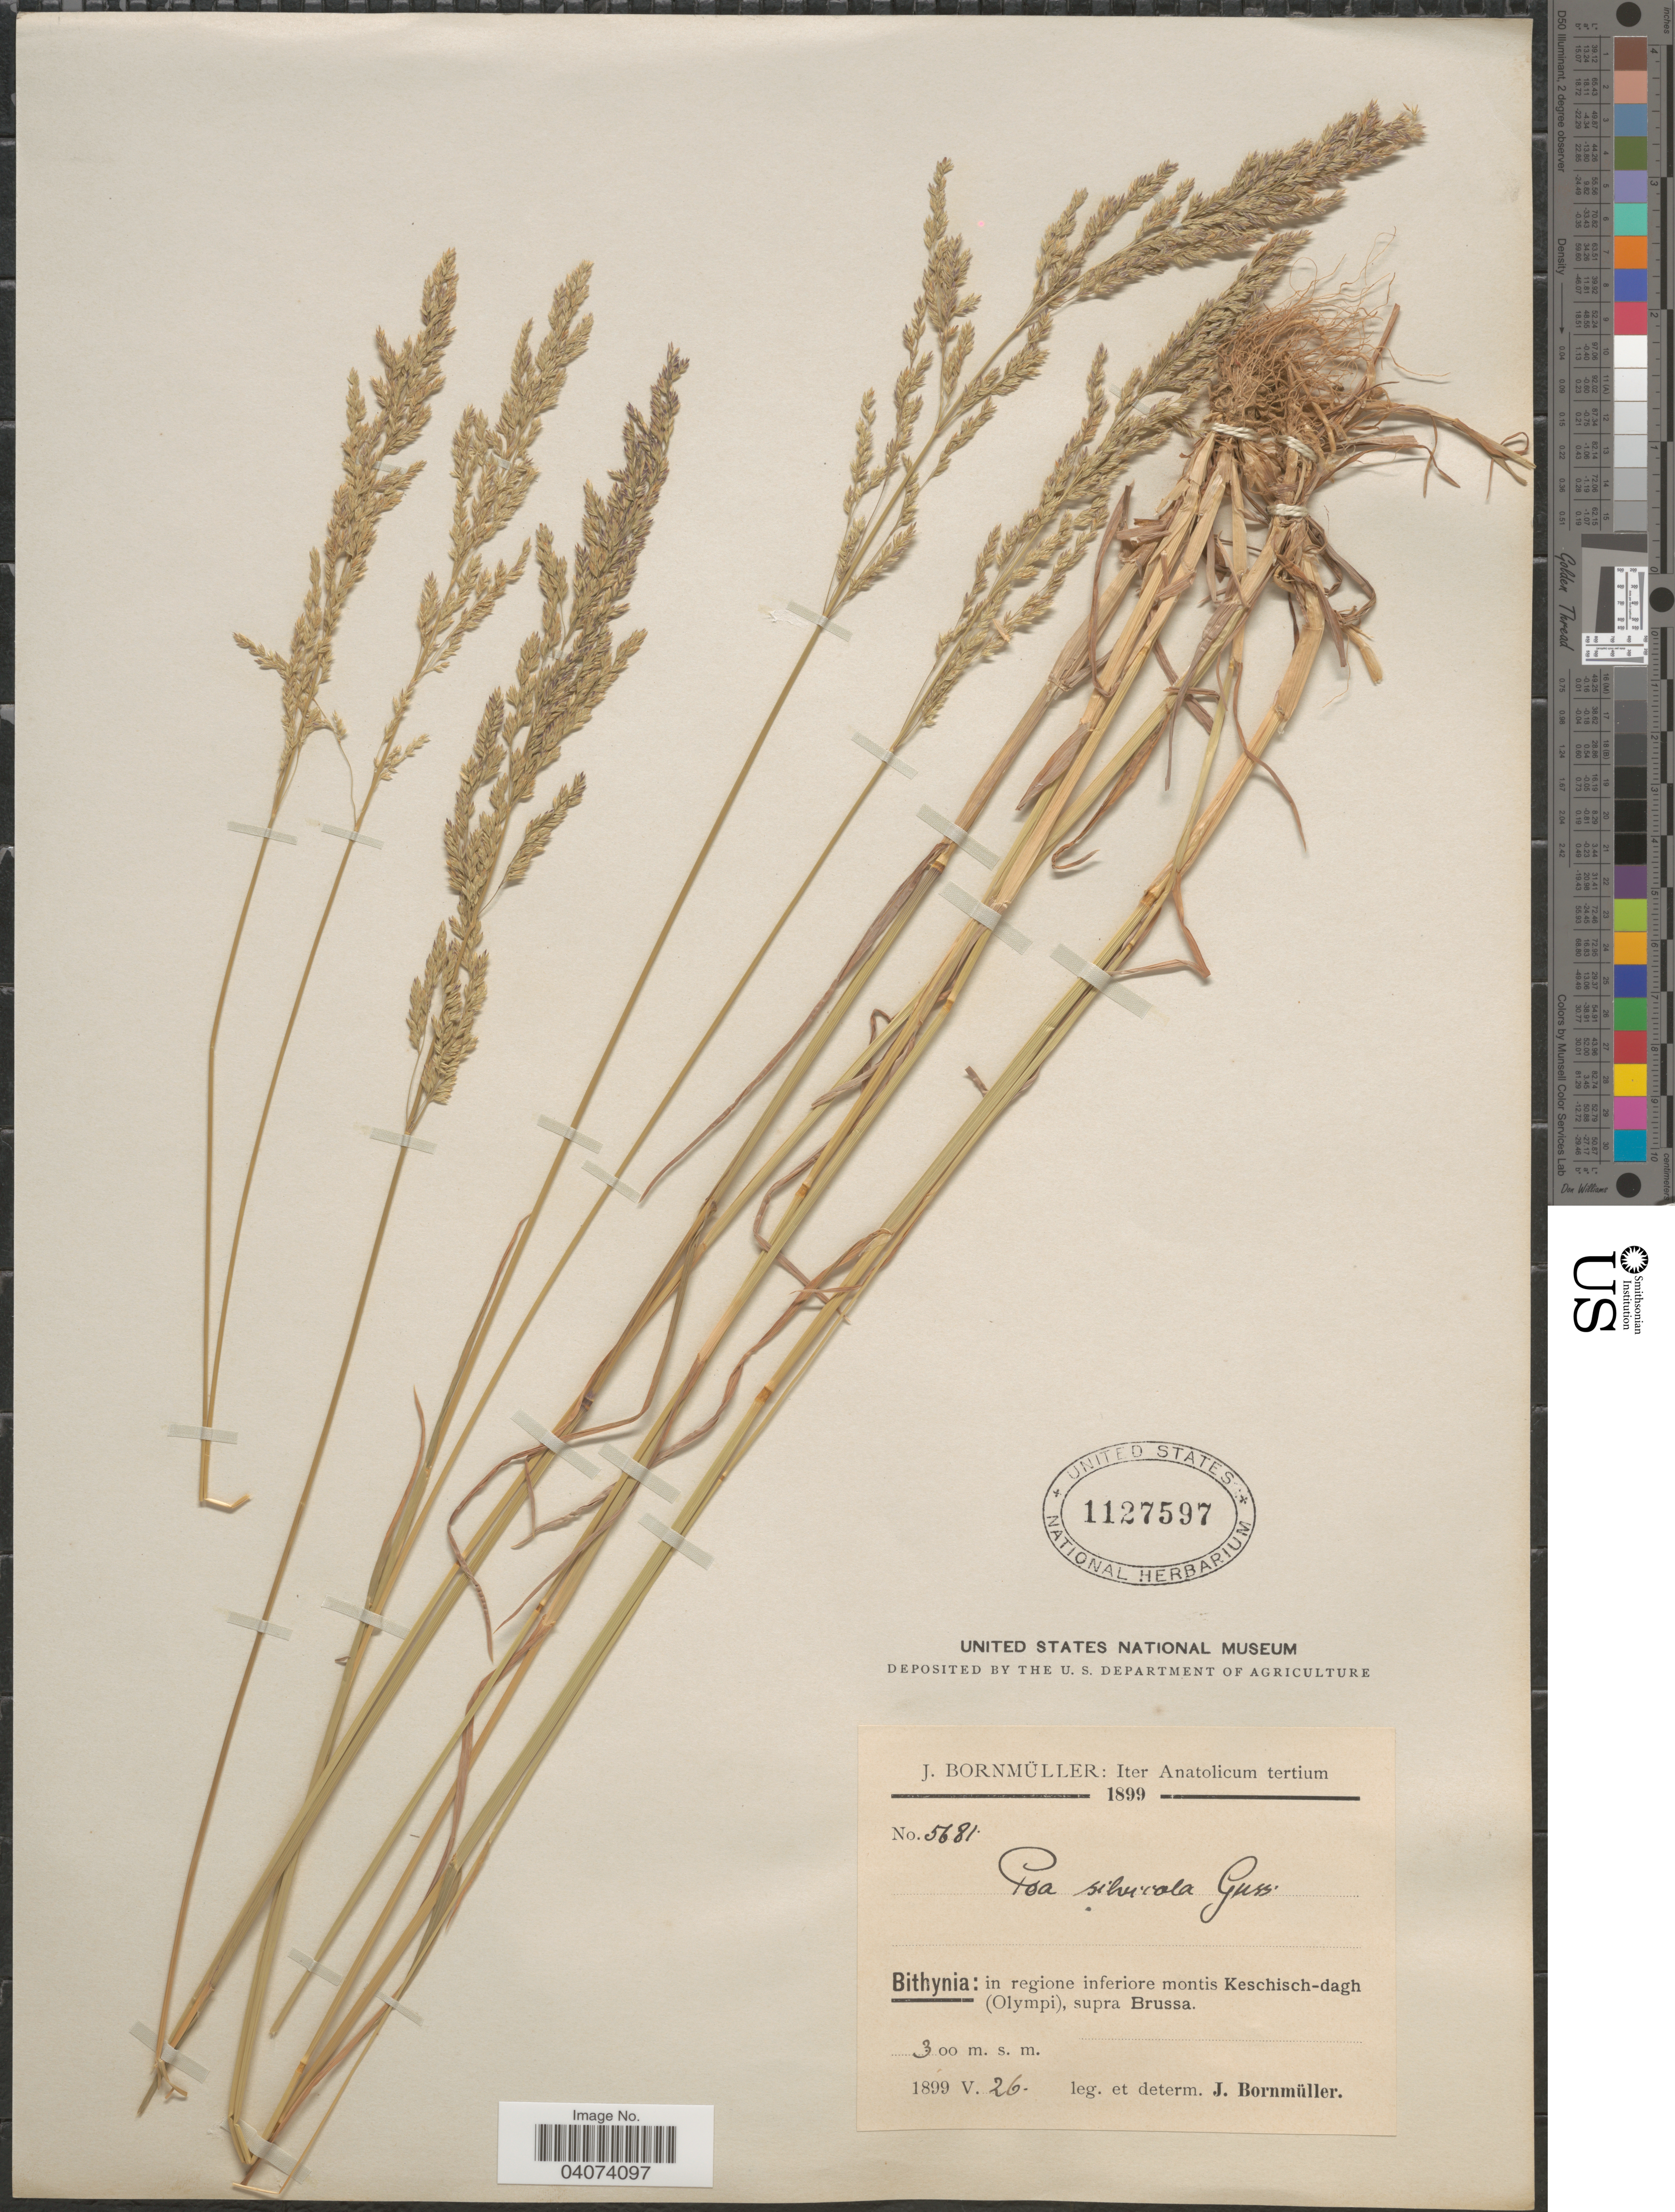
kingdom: Plantae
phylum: Tracheophyta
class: Liliopsida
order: Poales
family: Poaceae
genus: Poa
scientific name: Poa trivialis subsp. sylvicola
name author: (Gussone) H. Lindb.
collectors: J. Bornmüller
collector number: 5681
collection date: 1899-05-26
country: Turkey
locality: Iter Anatolicum tertium. Bithynia: in regione inferiore montis Keschisch-dagh (Olympi), supra Brussa.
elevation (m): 300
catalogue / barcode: US 1127597